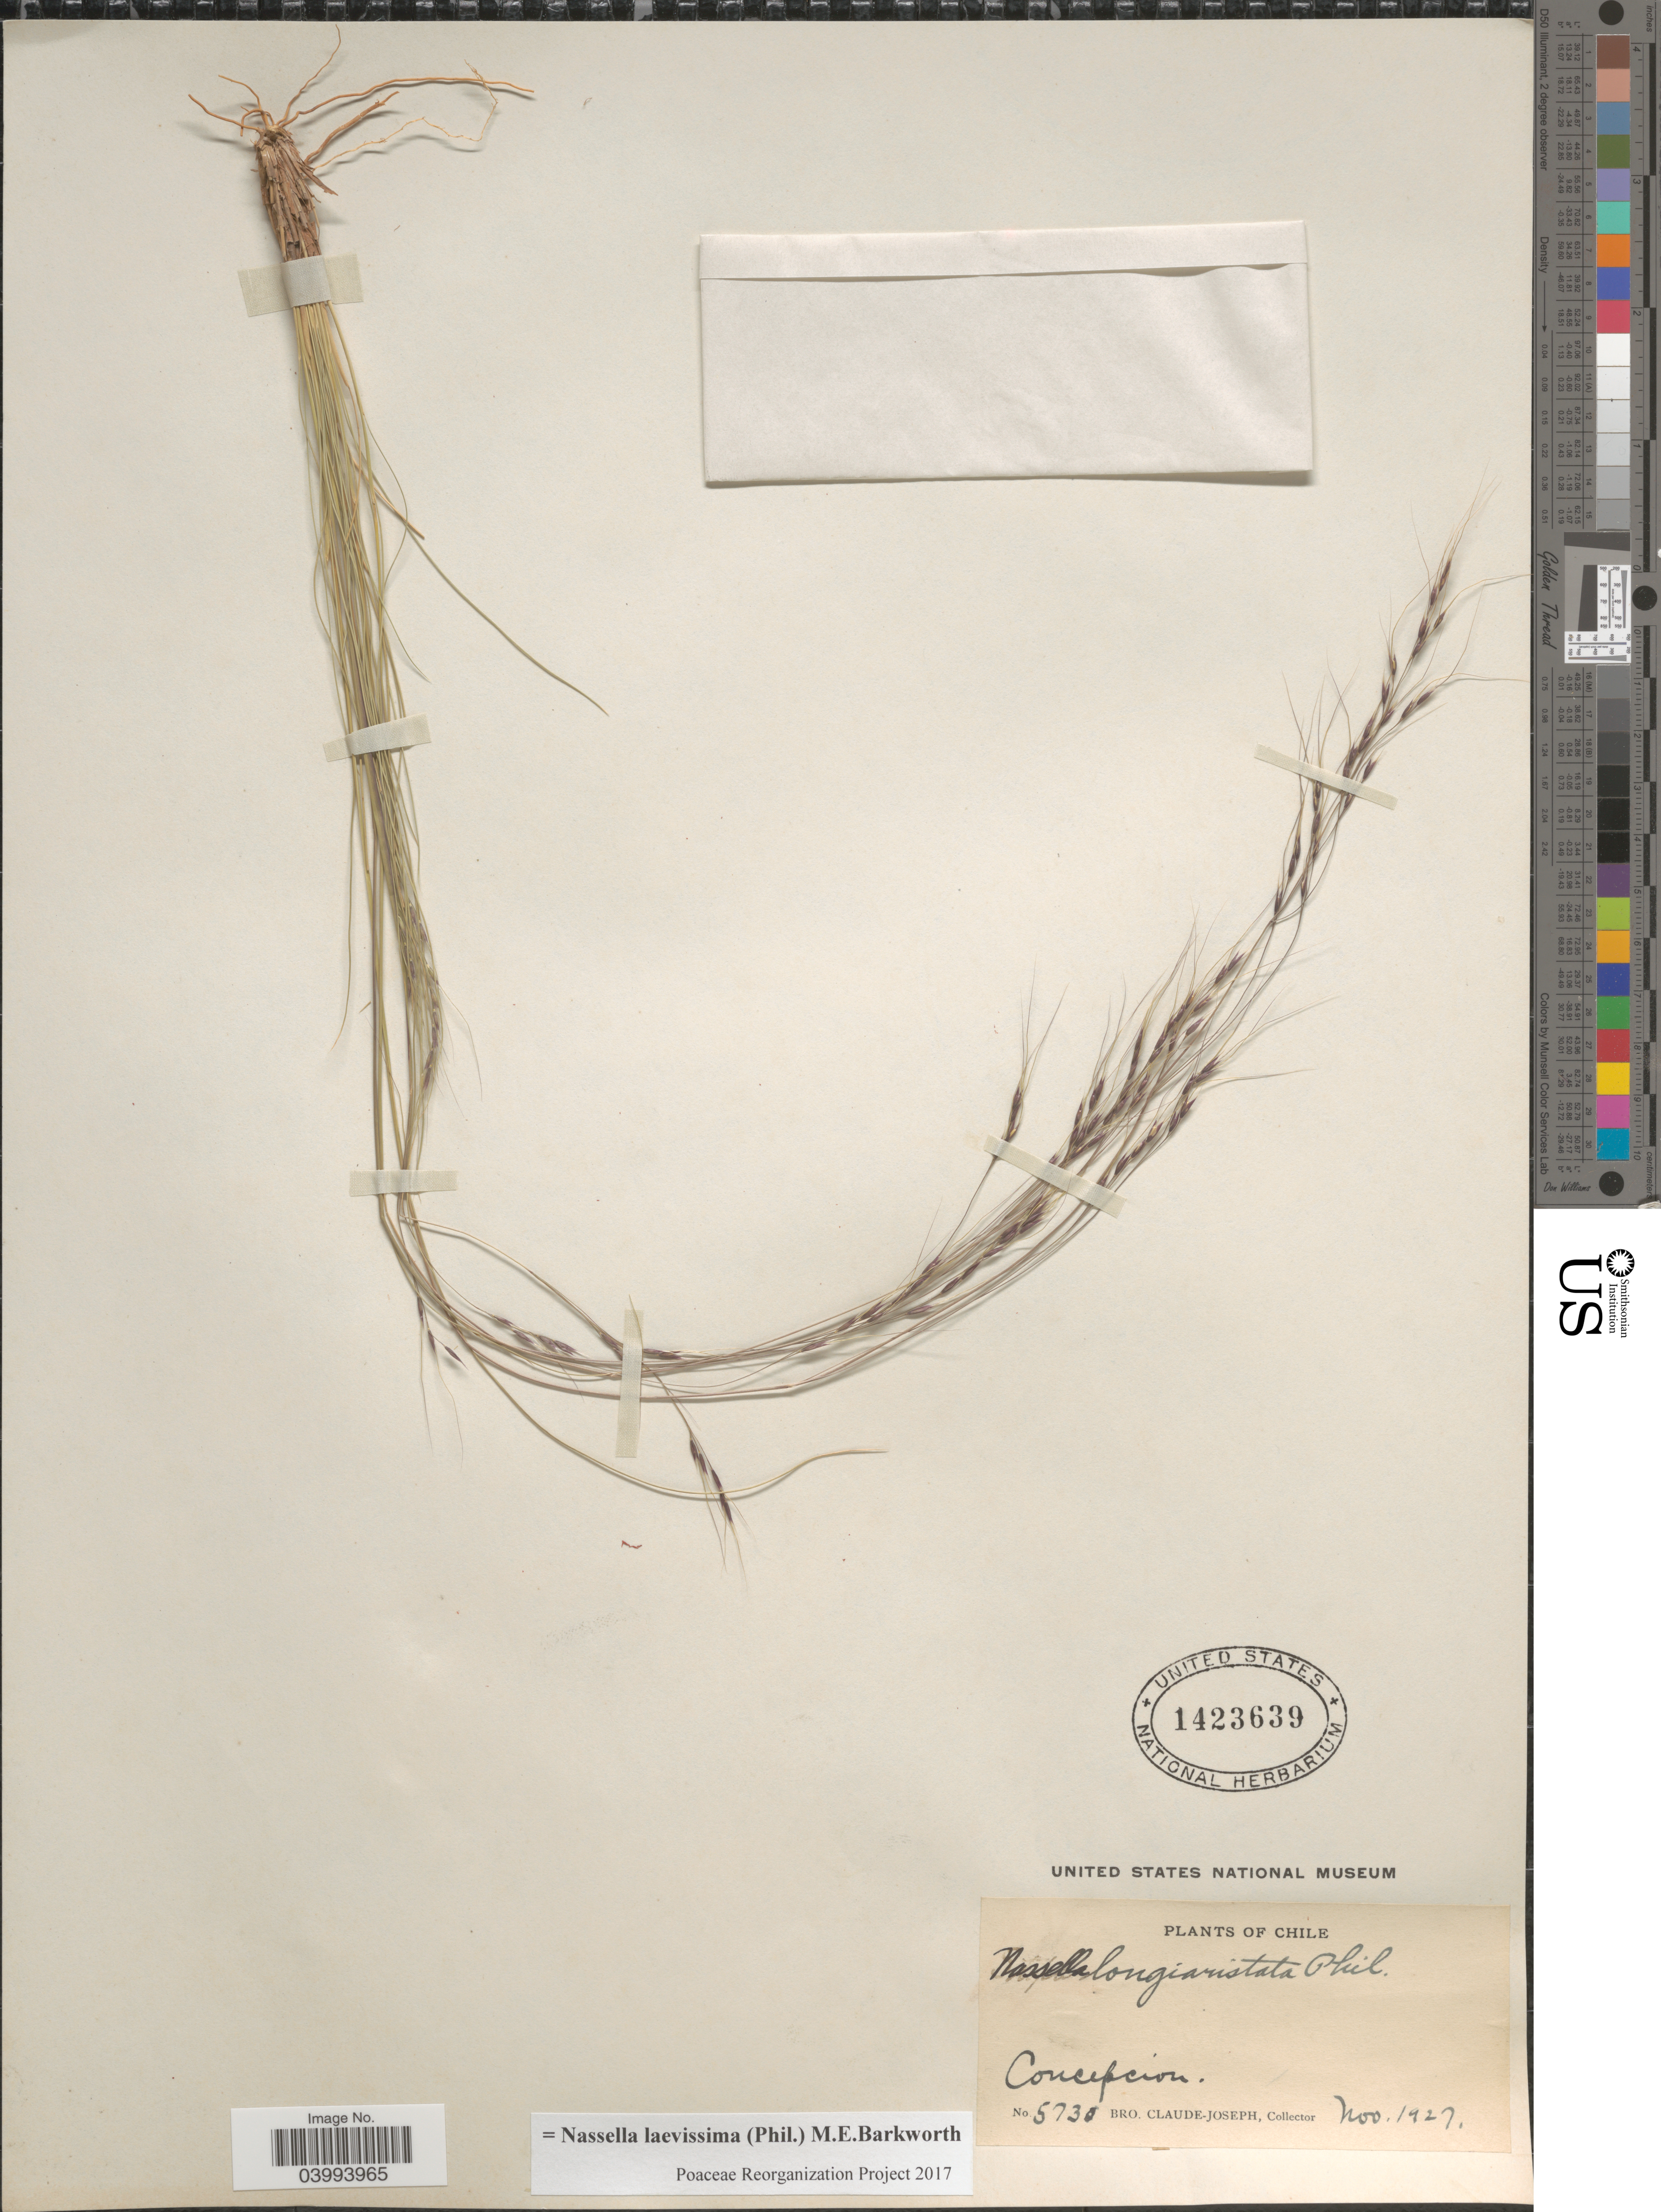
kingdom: Plantae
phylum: Tracheophyta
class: Liliopsida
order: Poales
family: Poaceae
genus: Nassella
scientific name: Nassella laevissima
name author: (Phil.) Barkworth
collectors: Bro. Claude-Joseph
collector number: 5730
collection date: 1927-11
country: Chile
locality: Concepcion.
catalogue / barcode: US 1423639